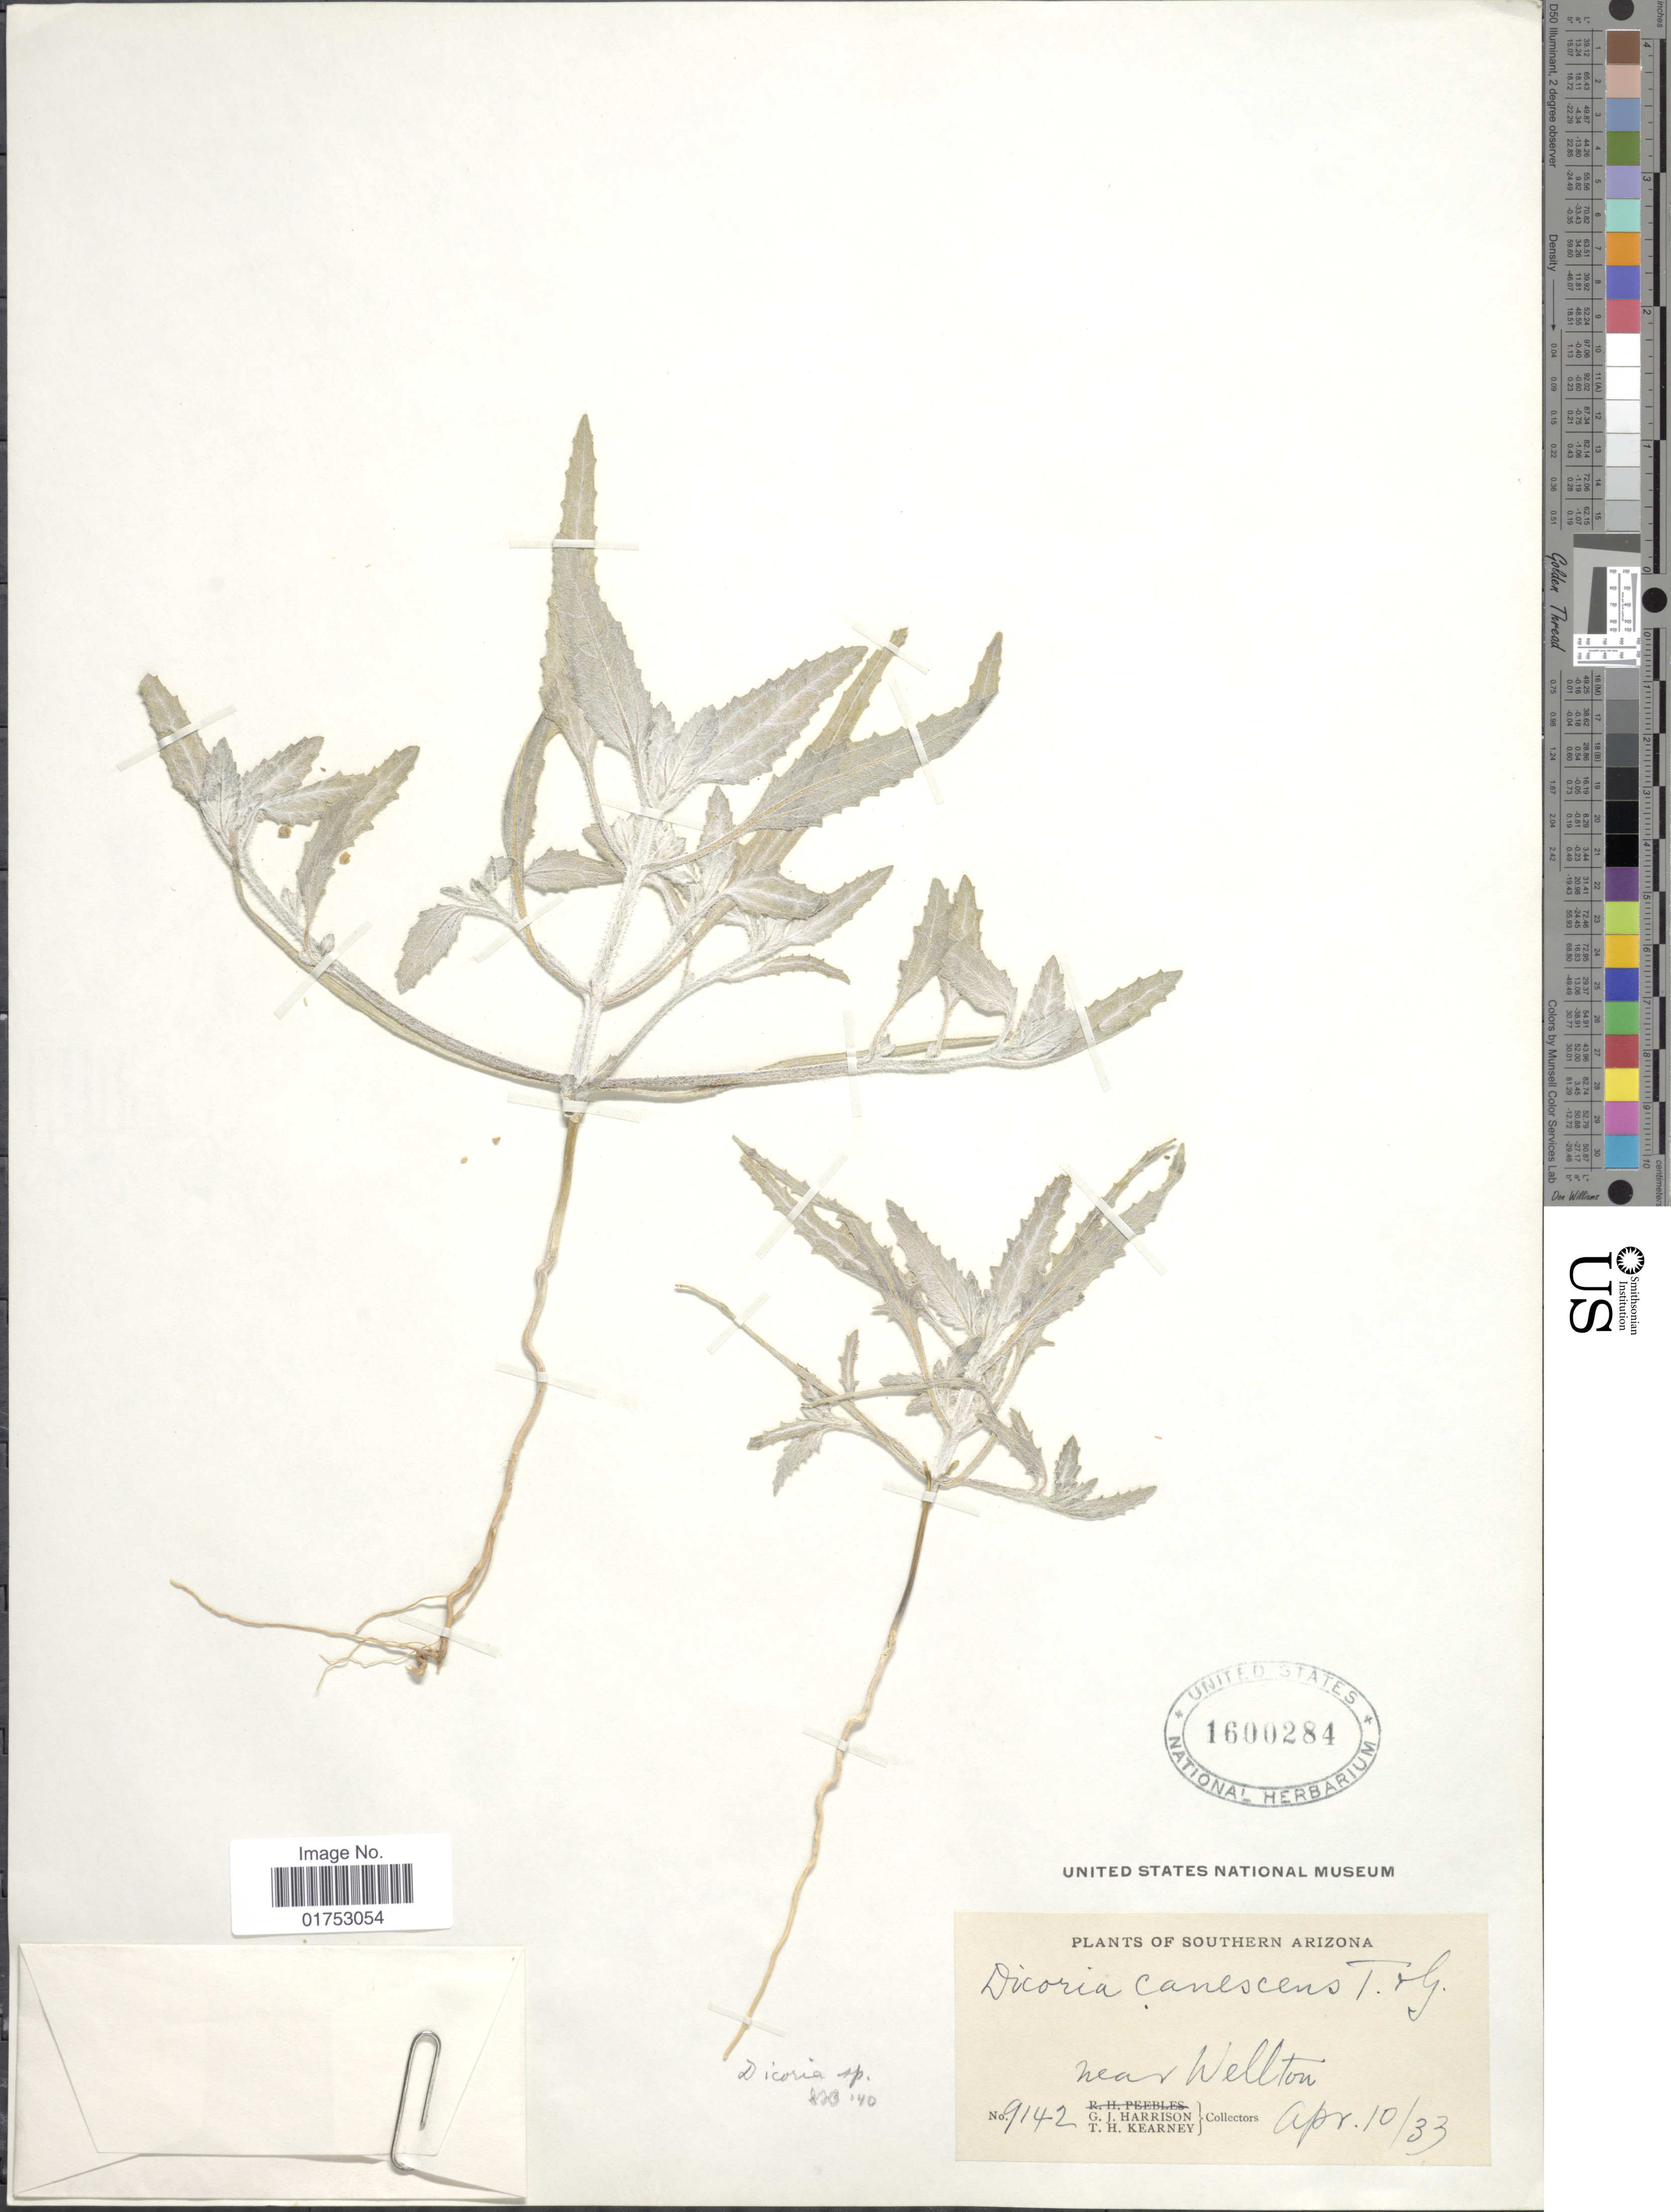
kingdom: Plantae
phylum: Tracheophyta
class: Magnoliopsida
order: Asterales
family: Asteraceae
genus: Dicoria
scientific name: Dicoria canescens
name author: A. Gray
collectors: G. J. Harrison & T. H. Kearney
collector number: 9142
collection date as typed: Transcribed d/m/y: 10/4/33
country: United States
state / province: Arizona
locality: Southern Arizona, near Wellton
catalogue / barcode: US 1600284